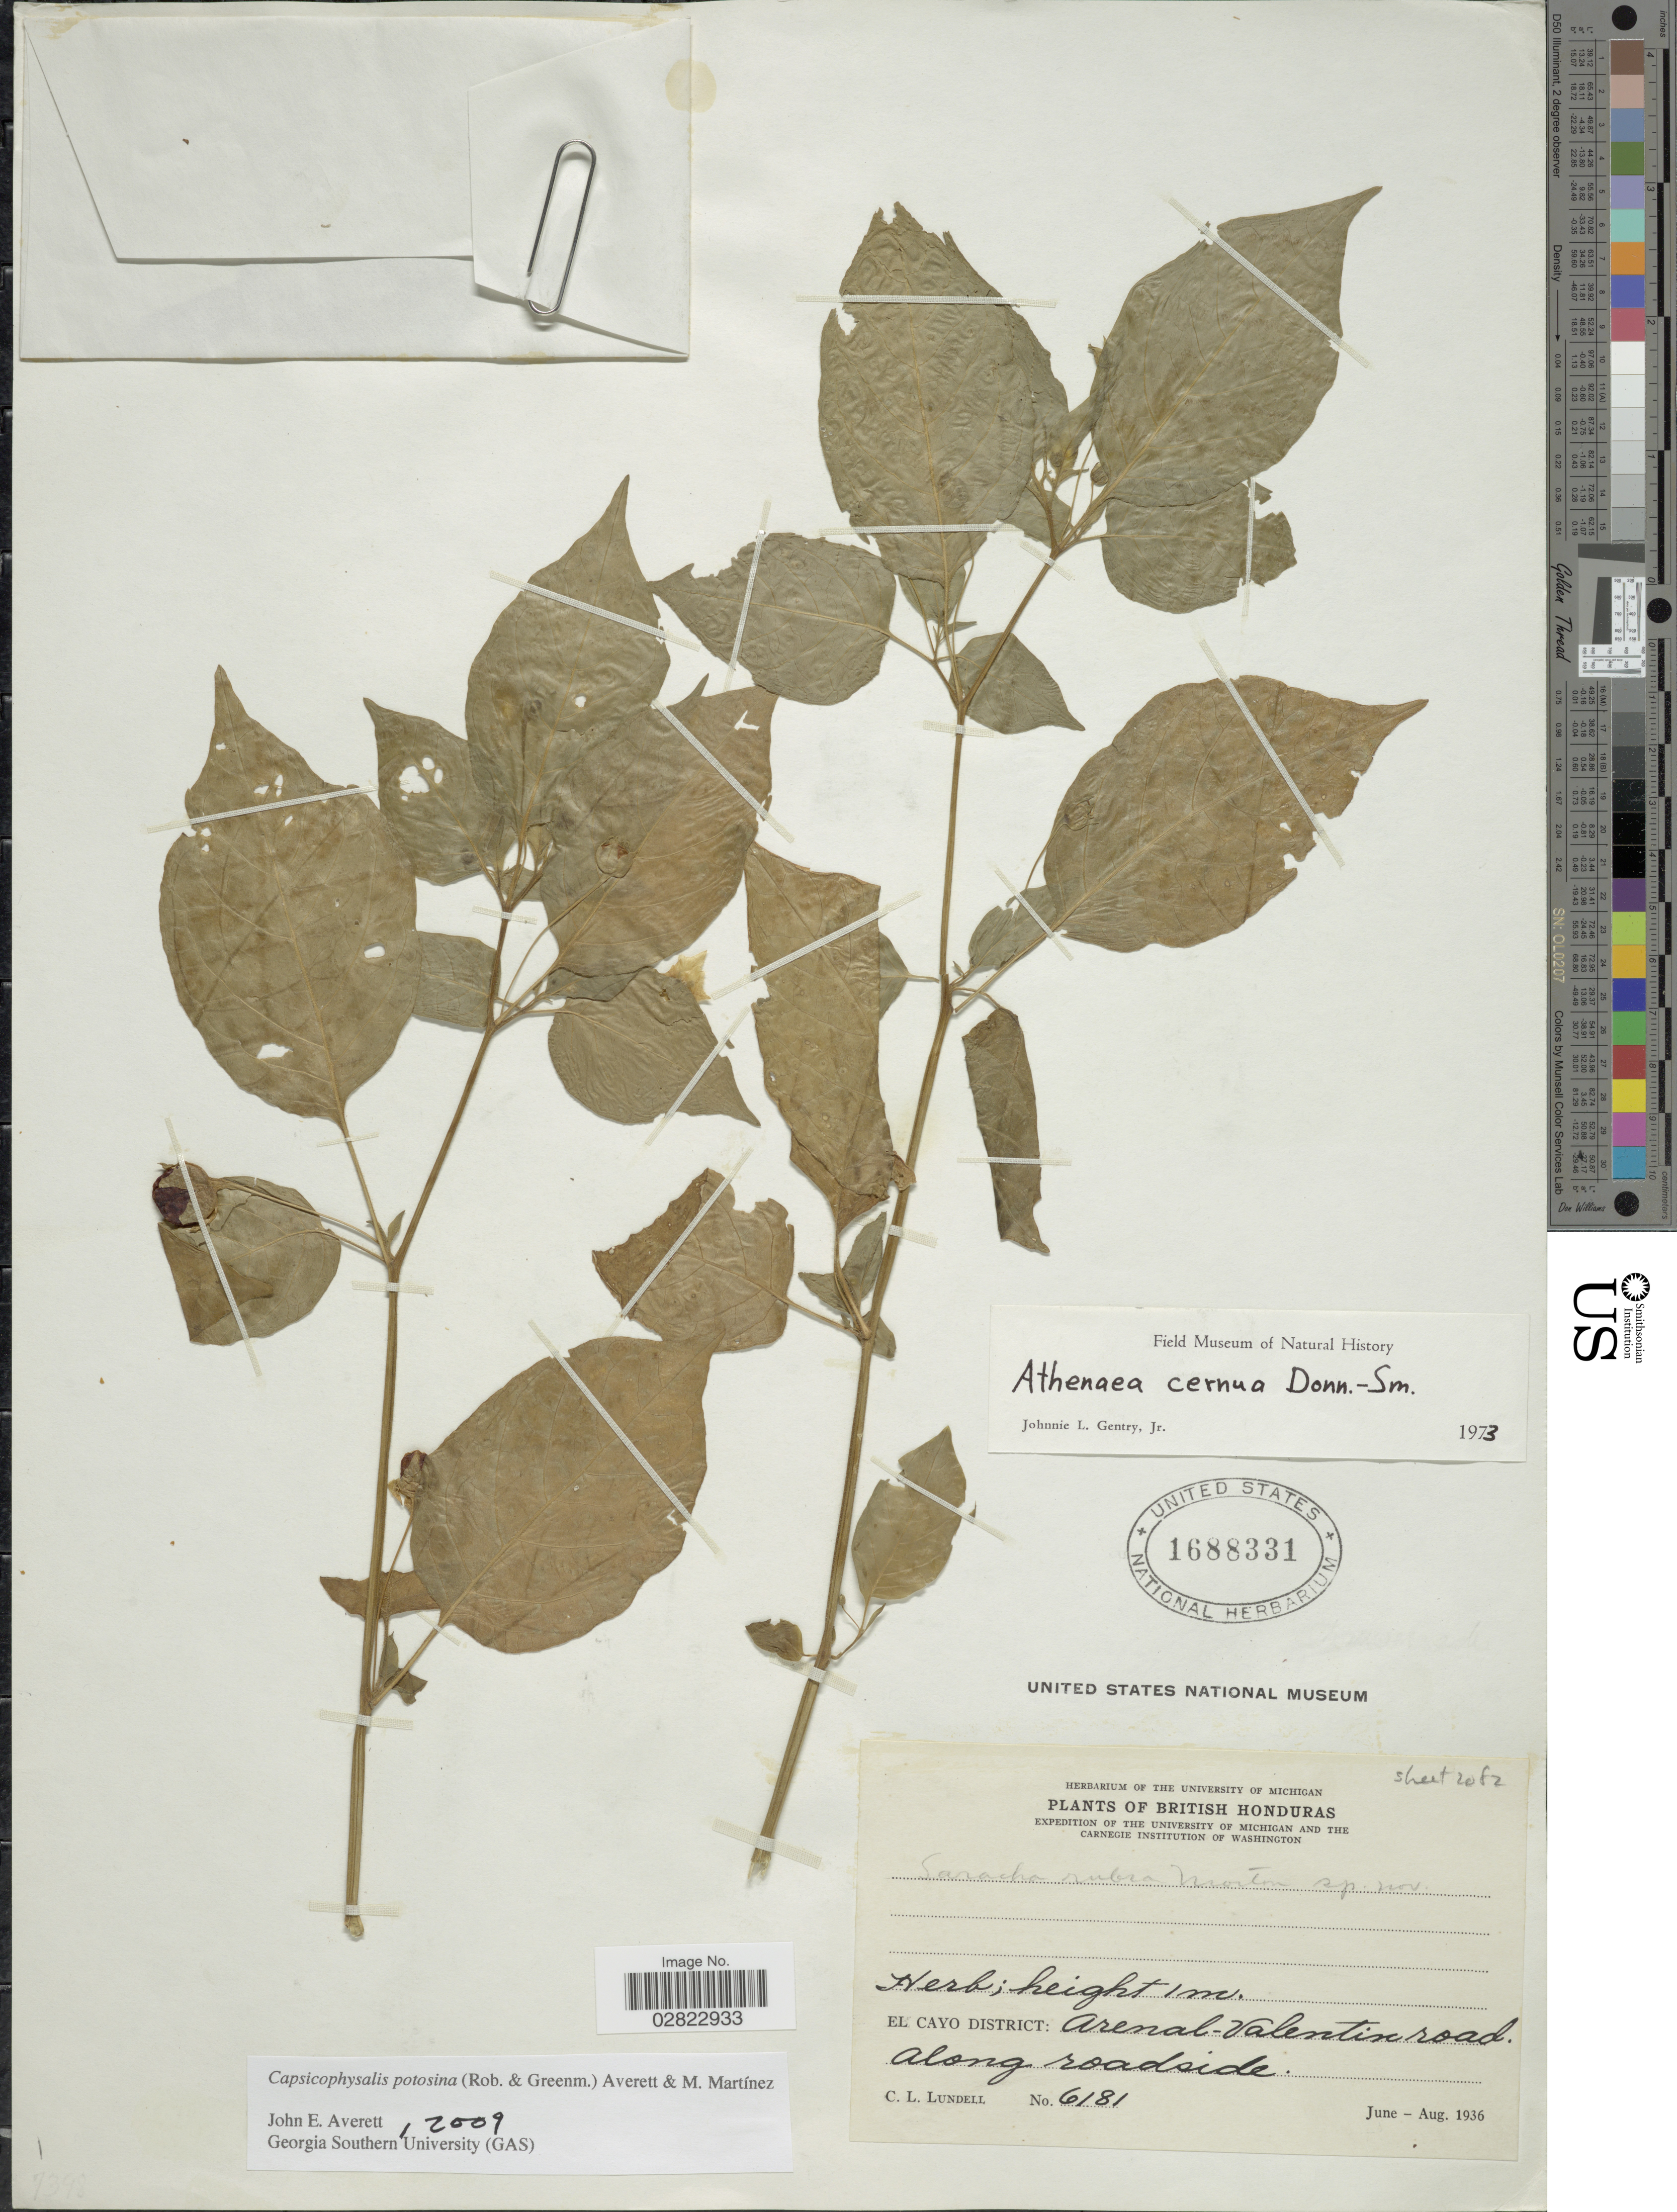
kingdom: Plantae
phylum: Tracheophyta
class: Magnoliopsida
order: Solanales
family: Solanaceae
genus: Capsicophysalis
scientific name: Capsicophysalis potosina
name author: (B.L. Rob. & Greenm.) Averett & M. Martinez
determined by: Averett, J. E., (GAS)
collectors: C. L. Lundell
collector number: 6181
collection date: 1936-06/1936-08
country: Belize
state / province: Cayo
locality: British Honduras, El Cayo District, Arenal-Valentin road. Along roadside.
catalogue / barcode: US 1688331